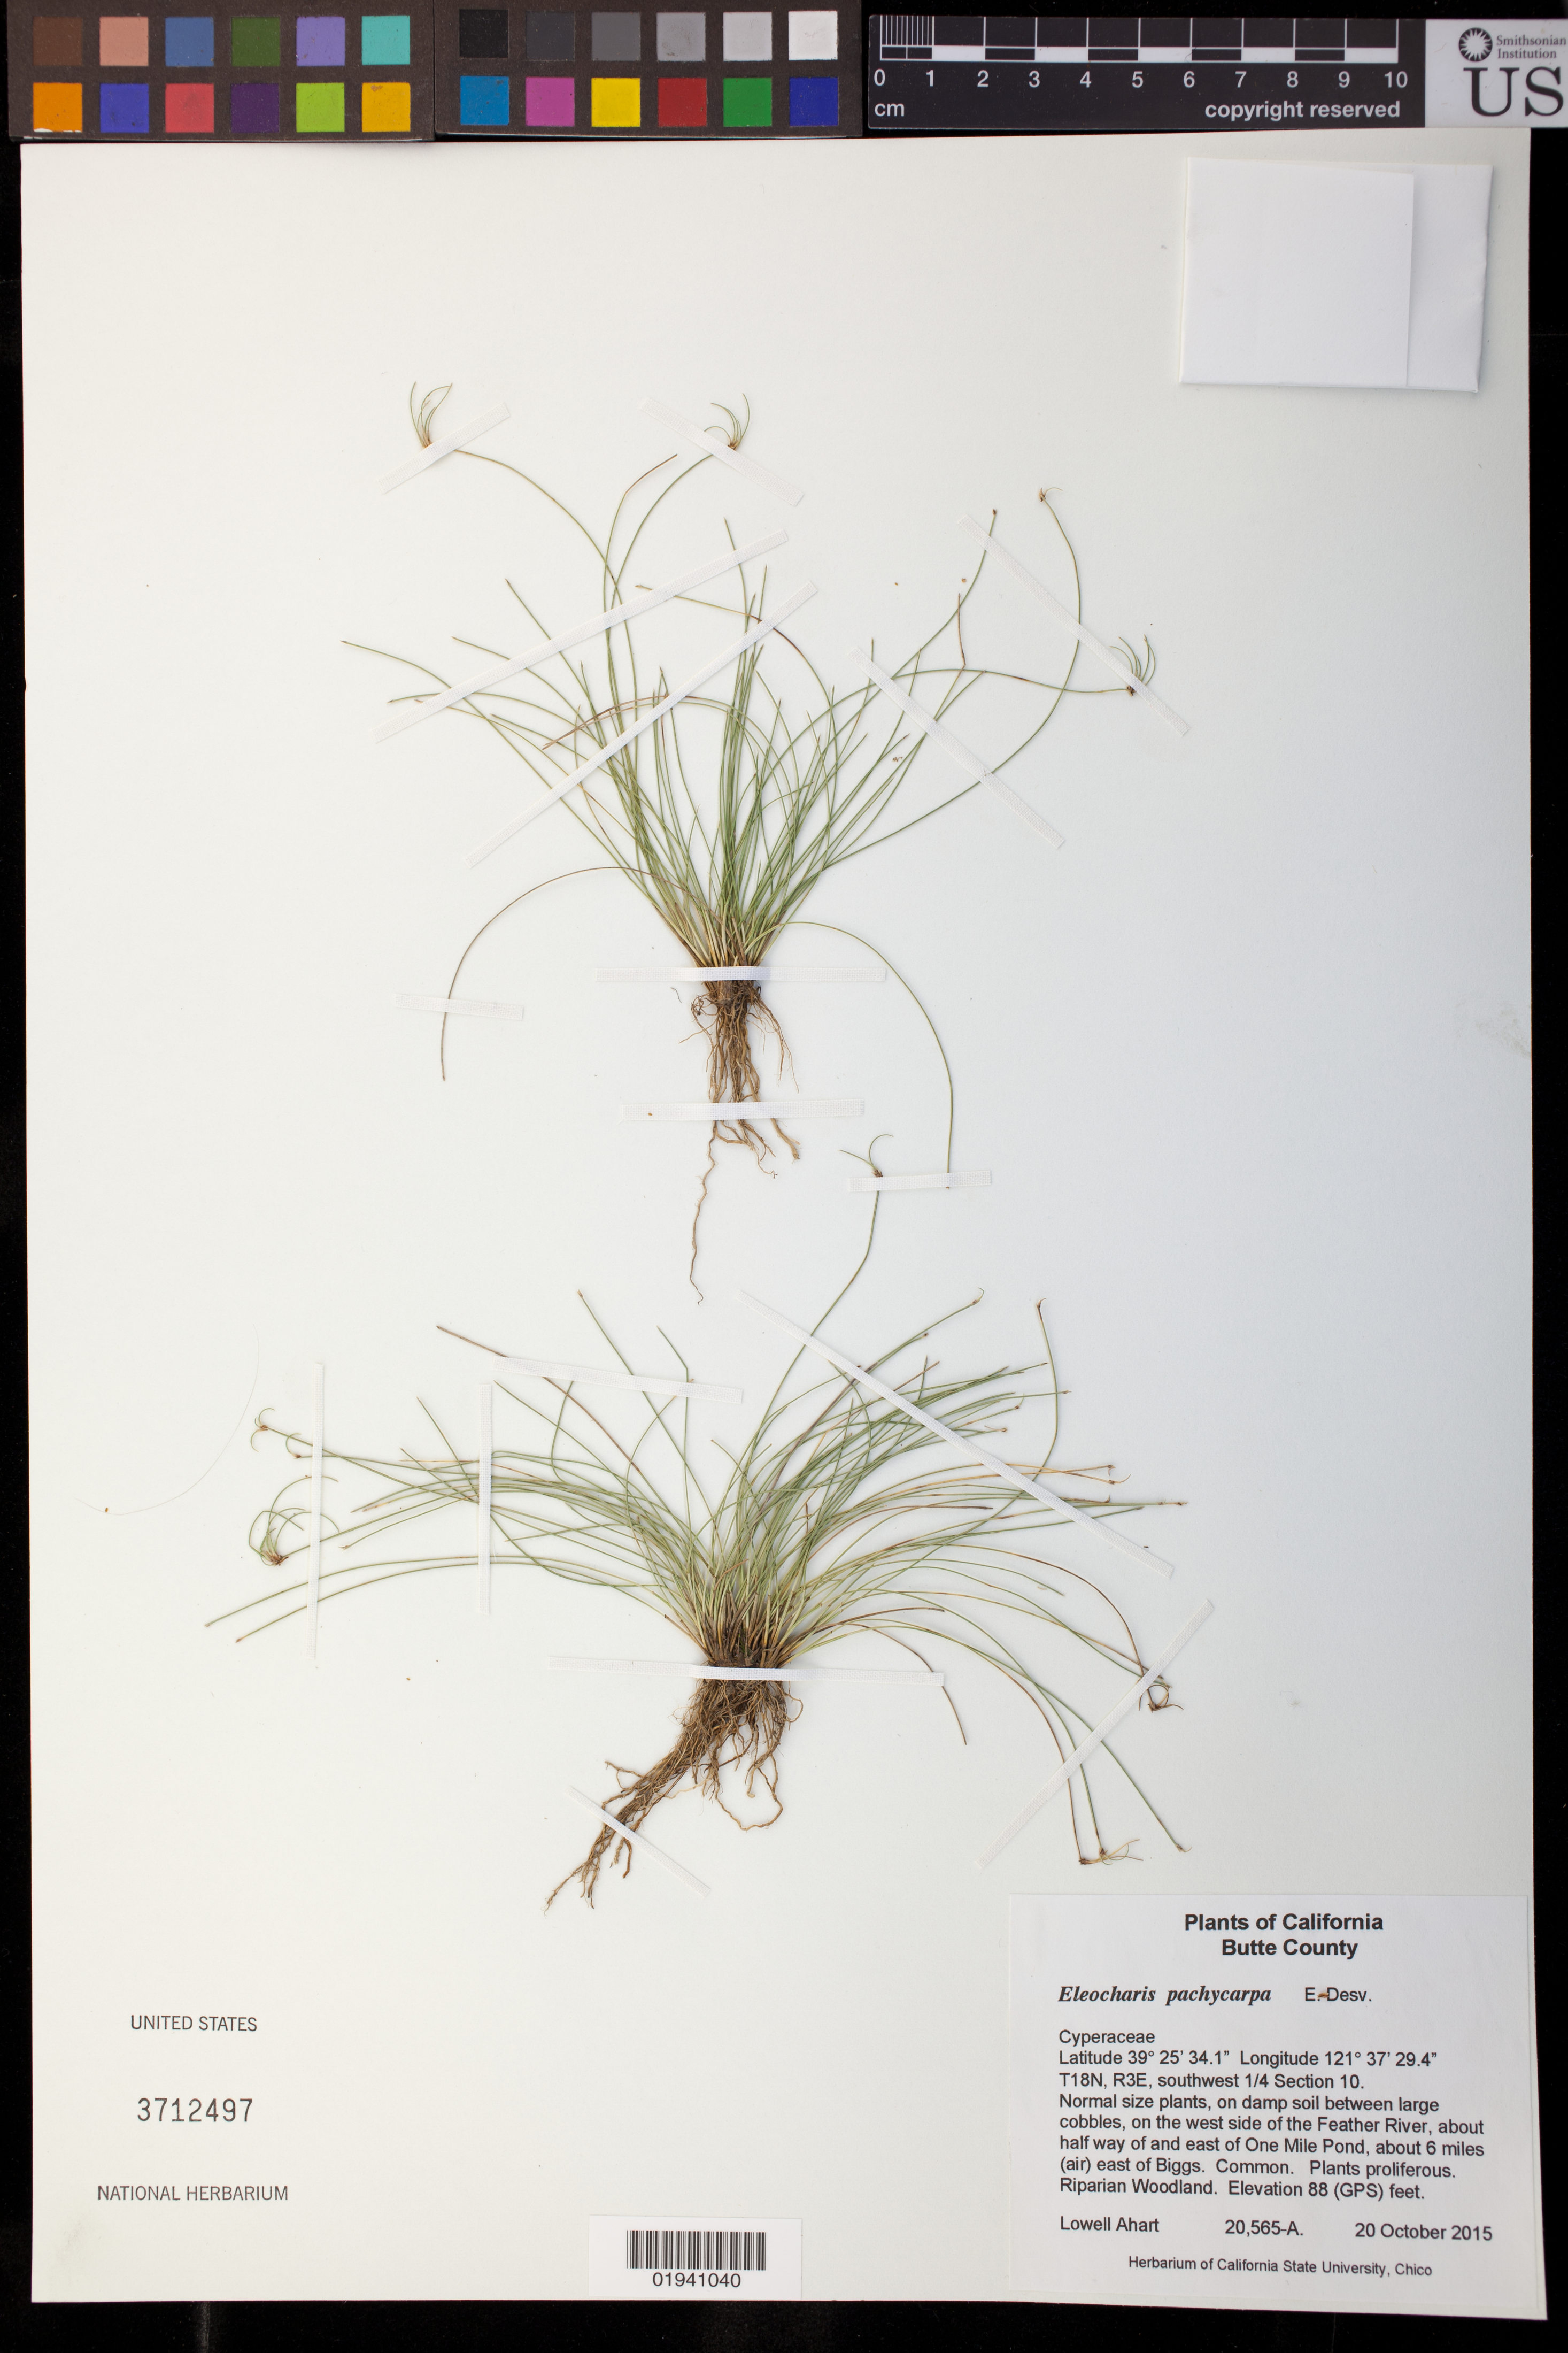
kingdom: Plantae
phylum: Tracheophyta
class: Liliopsida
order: Poales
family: Cyperaceae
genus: Eleocharis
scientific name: Eleocharis pachycarpa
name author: É. Desv.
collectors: L. Ahart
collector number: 20565-A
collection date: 2015-10-20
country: United States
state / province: California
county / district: Butte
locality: On the west side of the Feather River, about half way of and east of One Mile Pond, about 6 miles (air) east of Biggs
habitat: on damp soil between large cobbles, ri[arian woodland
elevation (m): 27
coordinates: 39 41 15.5, 121 11 48.7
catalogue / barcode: US 3712497